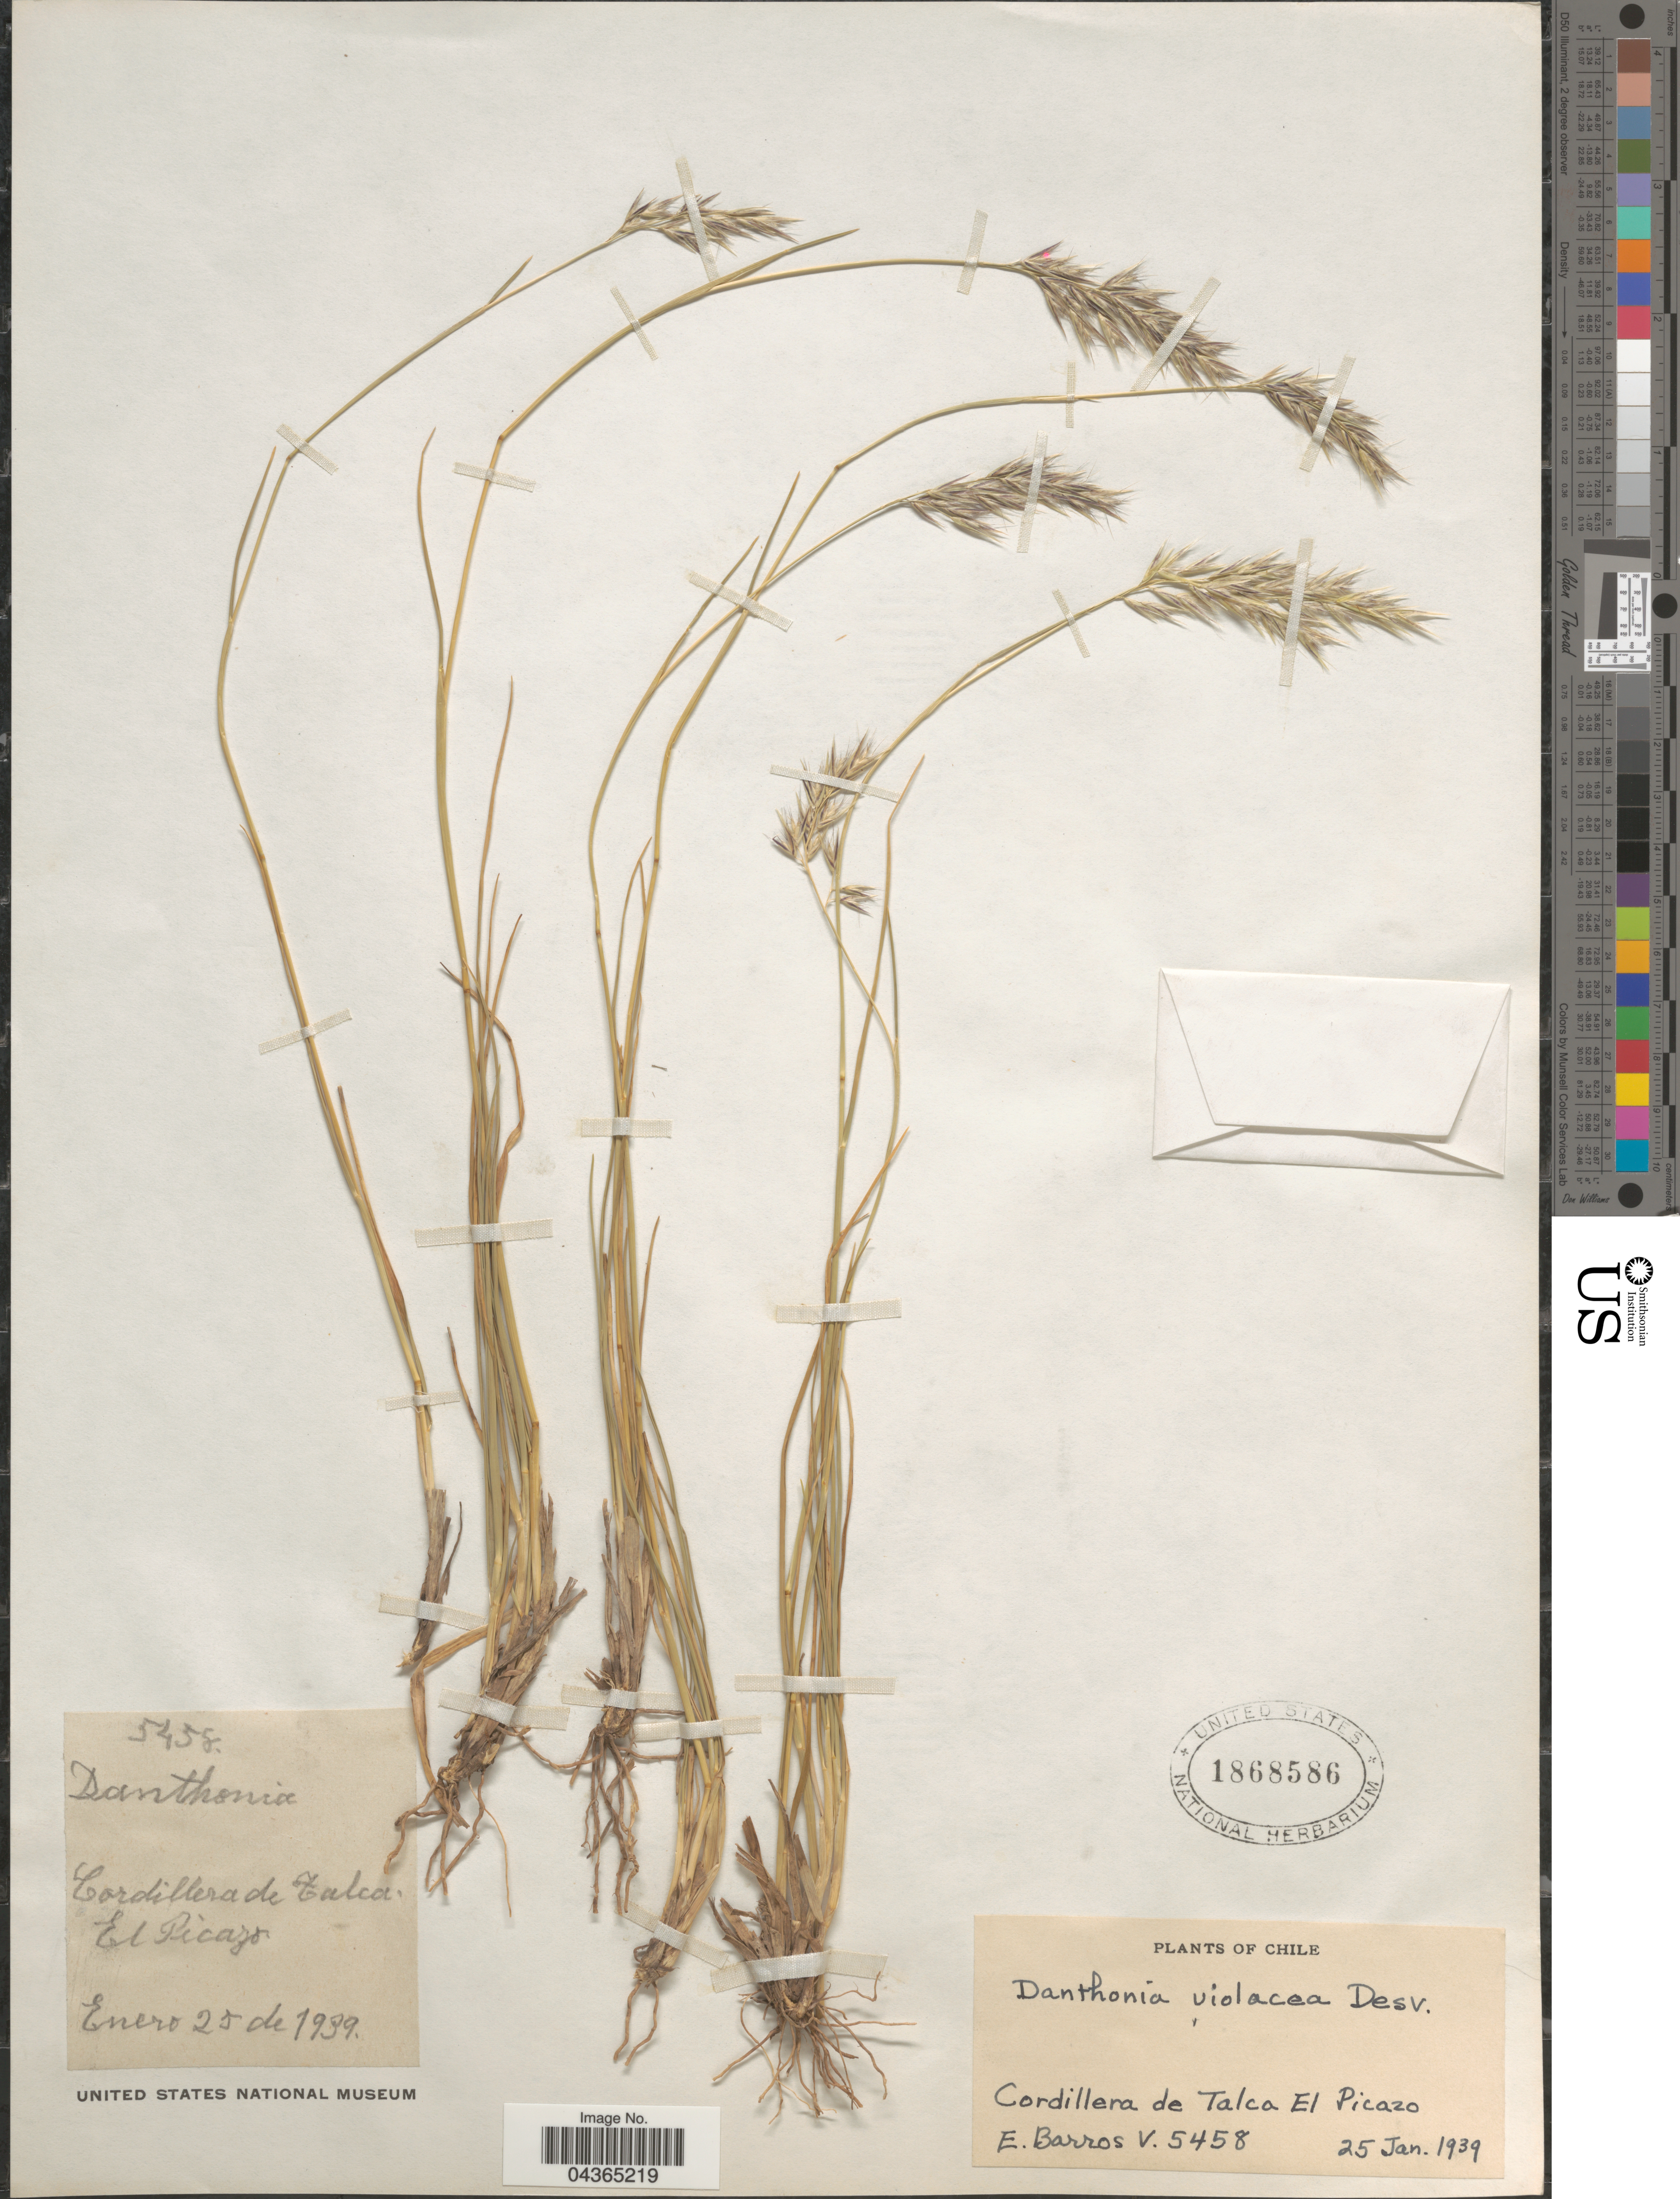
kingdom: Plantae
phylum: Tracheophyta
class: Liliopsida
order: Poales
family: Poaceae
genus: Rytidosperma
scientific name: Rytidosperma violaceum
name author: (É. Desv.) Nicora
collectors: E. Barros V.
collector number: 5458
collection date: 1939-01-25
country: Chile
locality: Cordillera de Talca. El Picazo.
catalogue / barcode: US 1868586